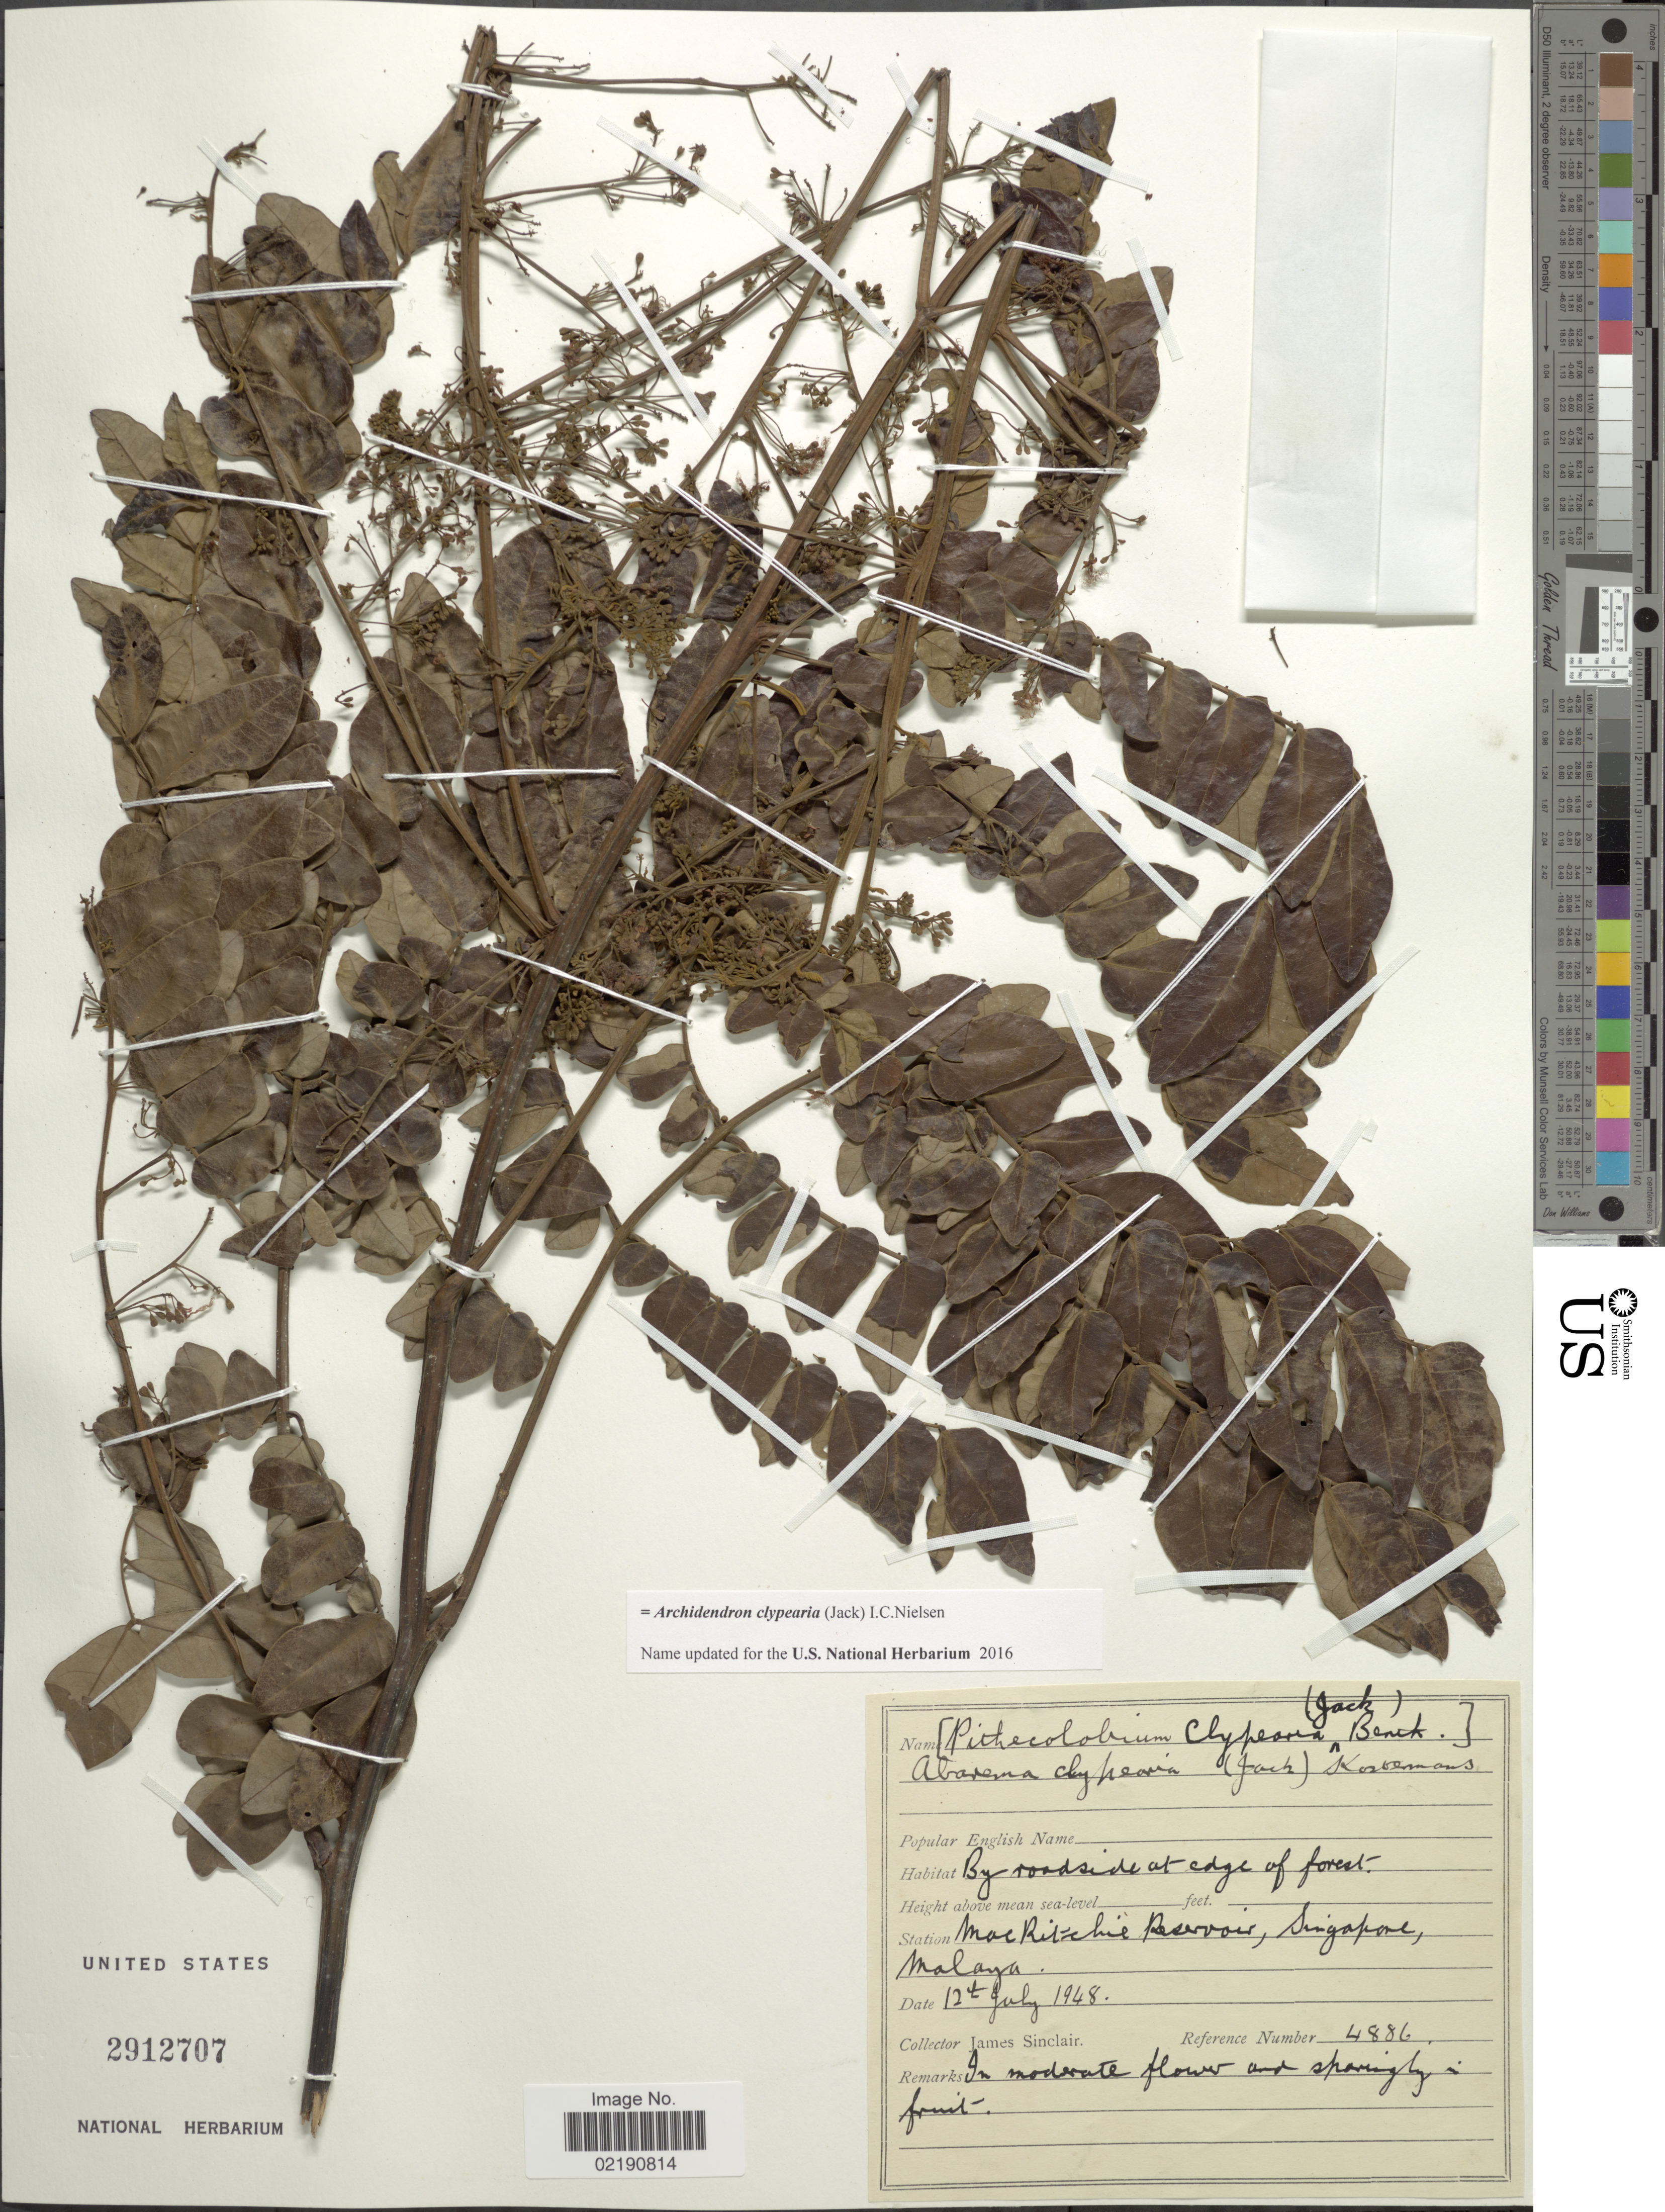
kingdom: Plantae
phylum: Tracheophyta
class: Magnoliopsida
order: Fabales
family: Fabaceae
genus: Archidendron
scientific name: Archidendron clypearia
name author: (Jack) I.C. Nielsen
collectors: J. Sinclair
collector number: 4886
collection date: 1948-07-12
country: Singapore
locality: Mac Ritchie Reservoir, Singapore, Malaya, by roadside at edge of forest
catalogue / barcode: US 2912707